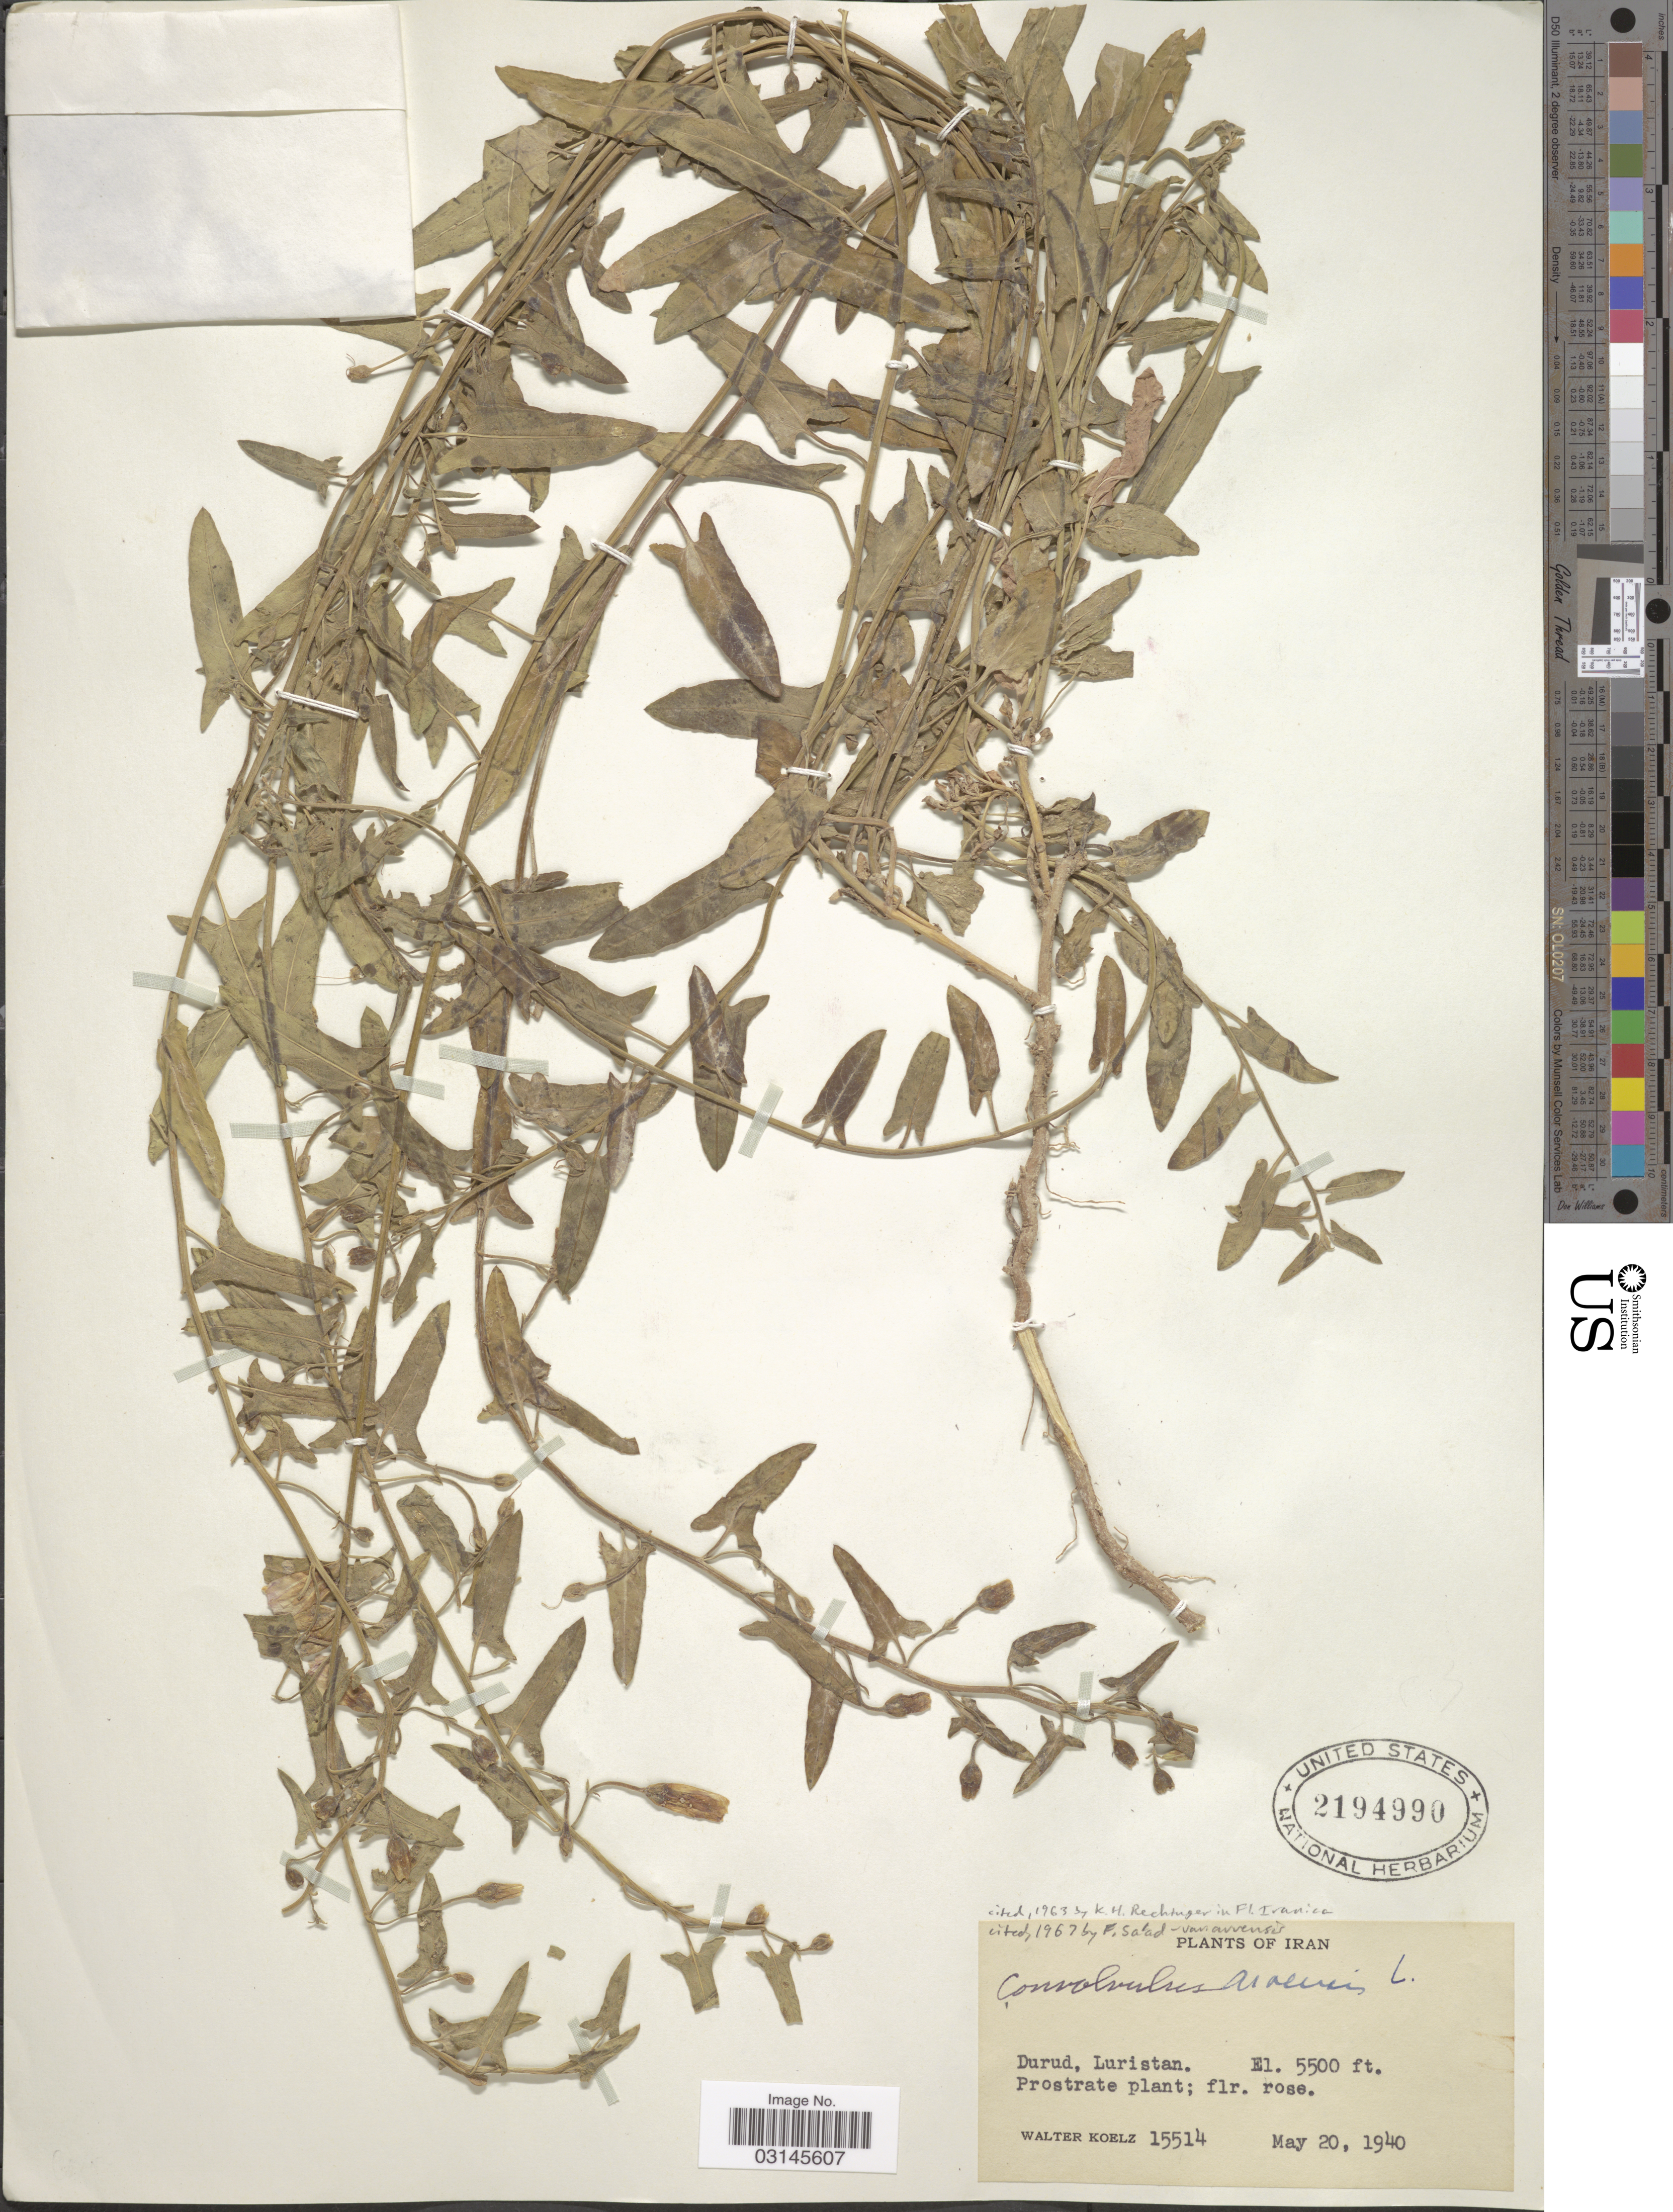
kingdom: Plantae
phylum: Tracheophyta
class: Magnoliopsida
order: Solanales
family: Convolvulaceae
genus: Convolvulus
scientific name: Convolvulus arvensis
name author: L.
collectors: W. N. Koelz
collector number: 15514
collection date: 1940-05-20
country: Iran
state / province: Lorestan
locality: Durud, Luristan.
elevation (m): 1676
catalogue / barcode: US 2194990